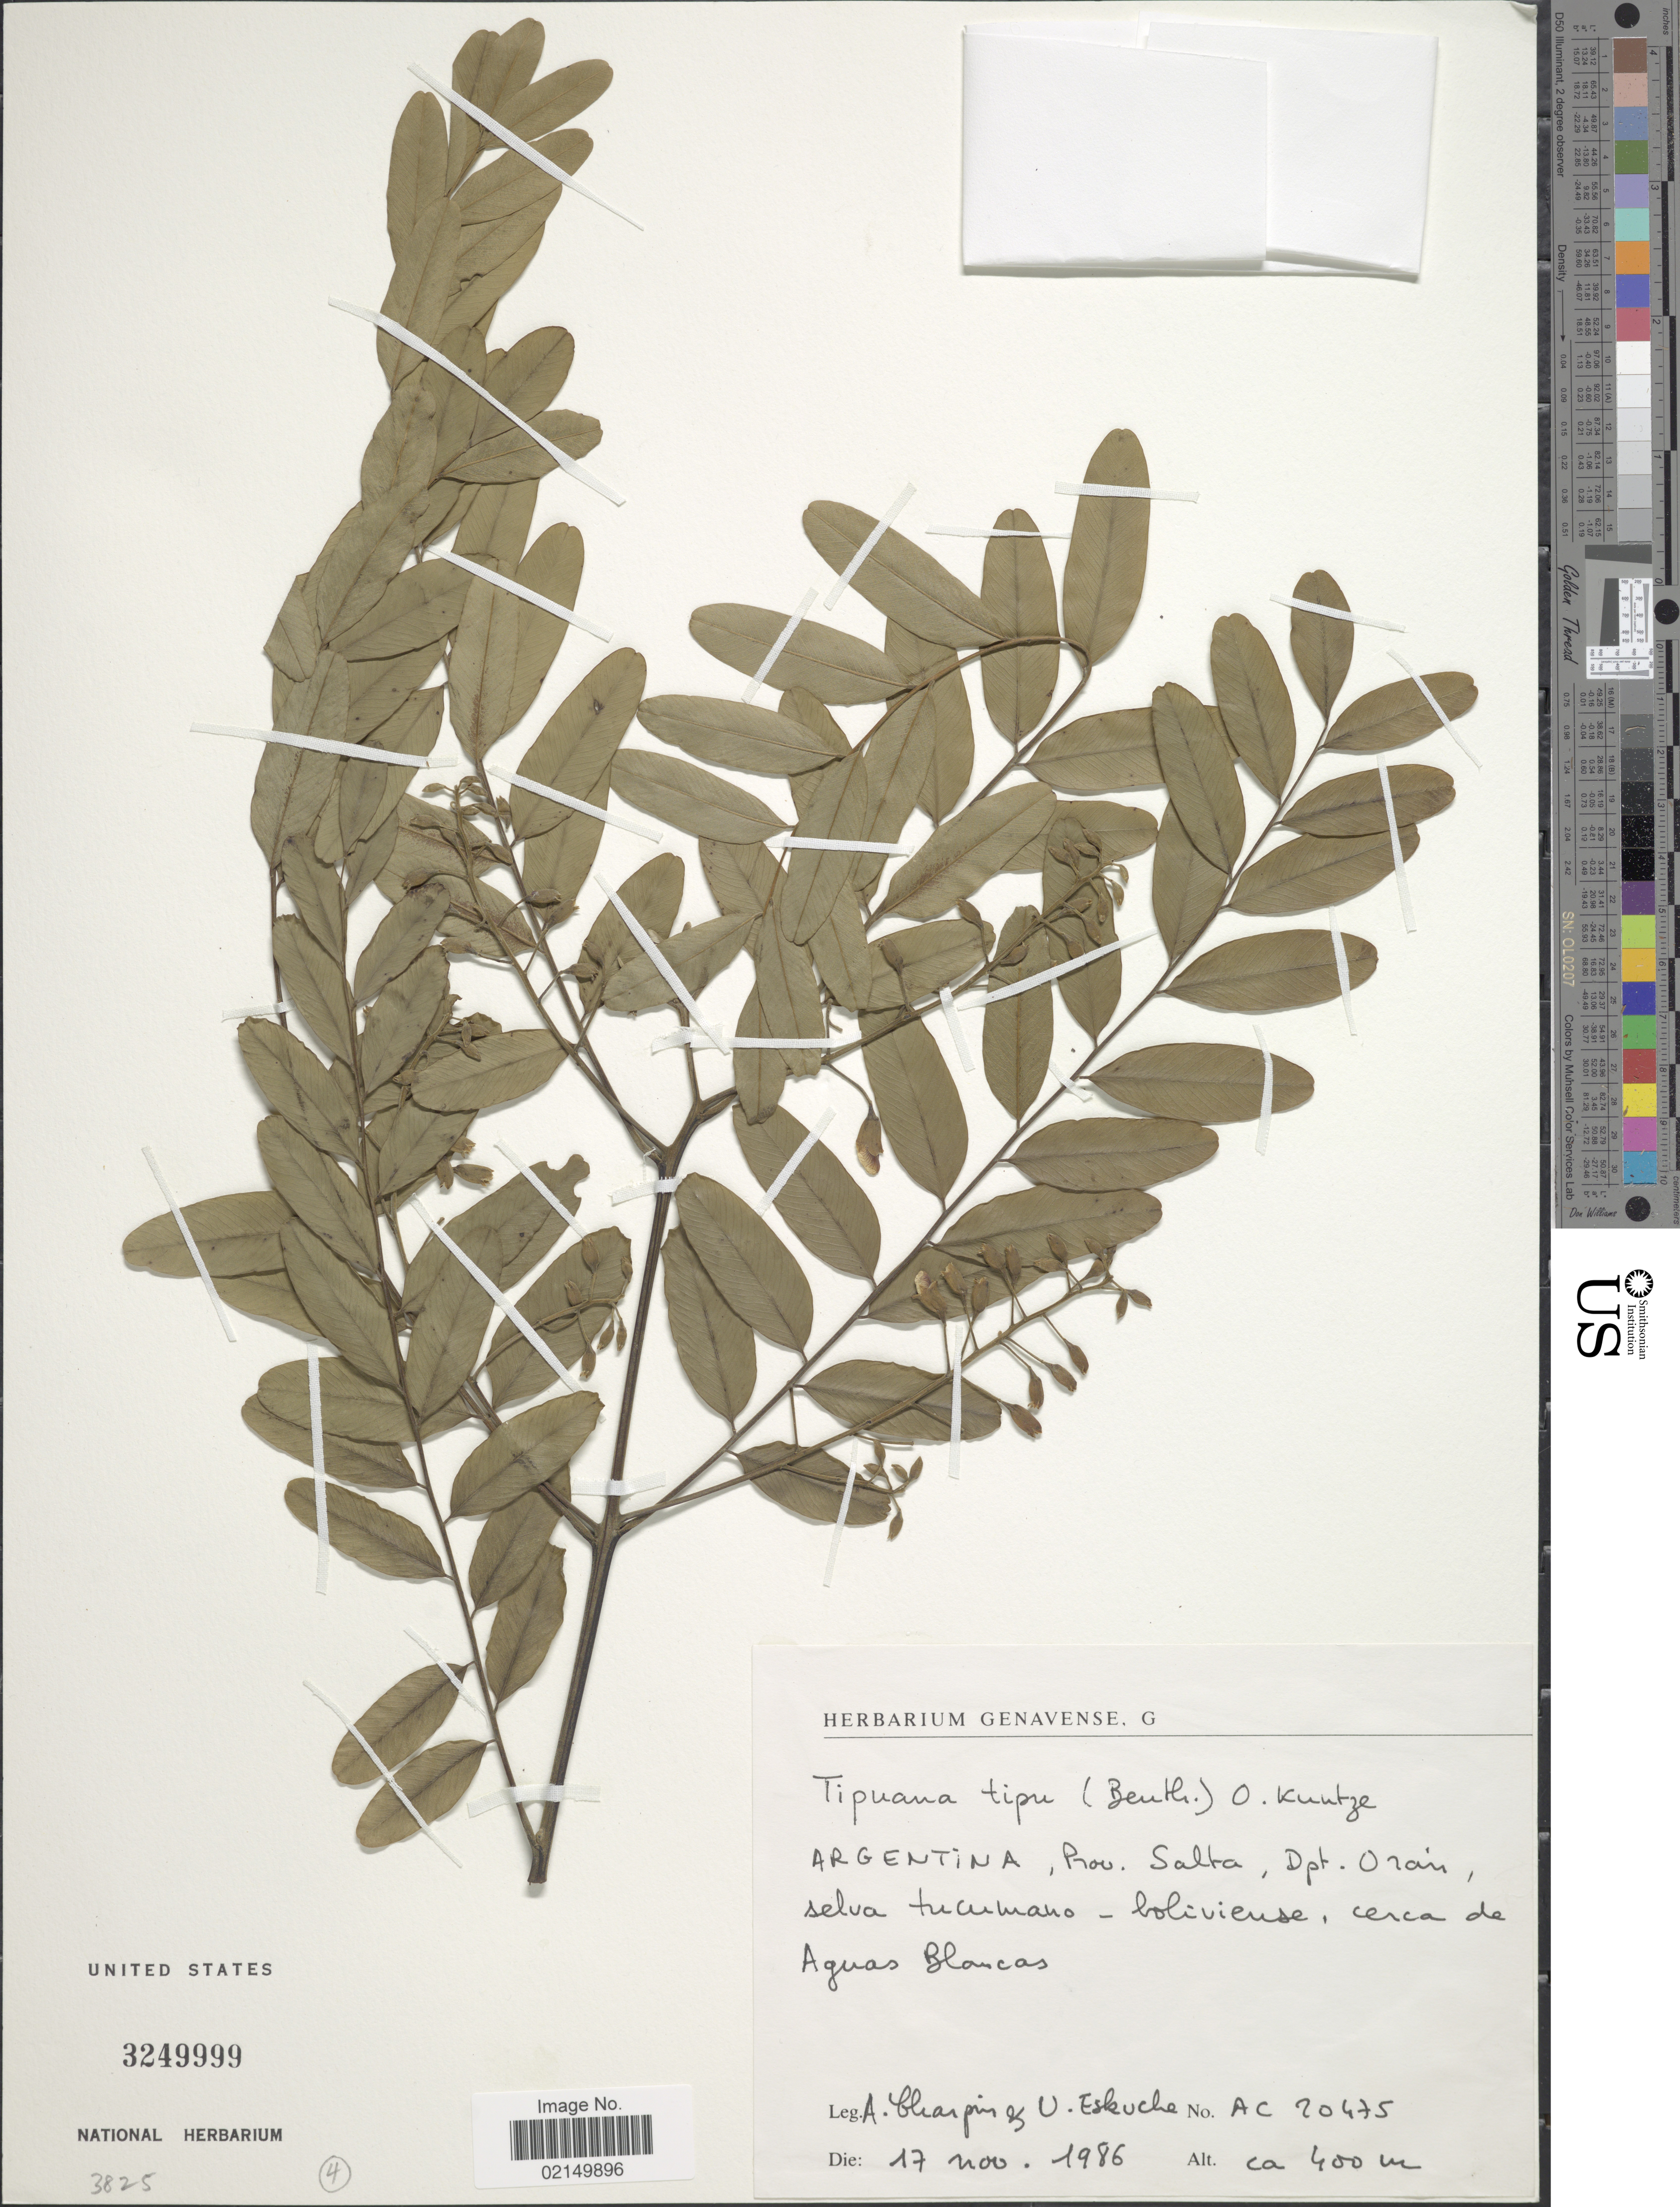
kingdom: Plantae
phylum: Tracheophyta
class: Magnoliopsida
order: Fabales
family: Fabaceae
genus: Tipuana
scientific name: Tipuana tipu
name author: (Benth.) Kuntze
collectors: A. Charpin & U. Eskuche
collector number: AC 20475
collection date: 1986-11-17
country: Argentina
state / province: Salta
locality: Dpt. Orán, selva tucumano - boliviense, cerca de Aguas Blancas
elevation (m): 400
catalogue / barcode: US 3249999